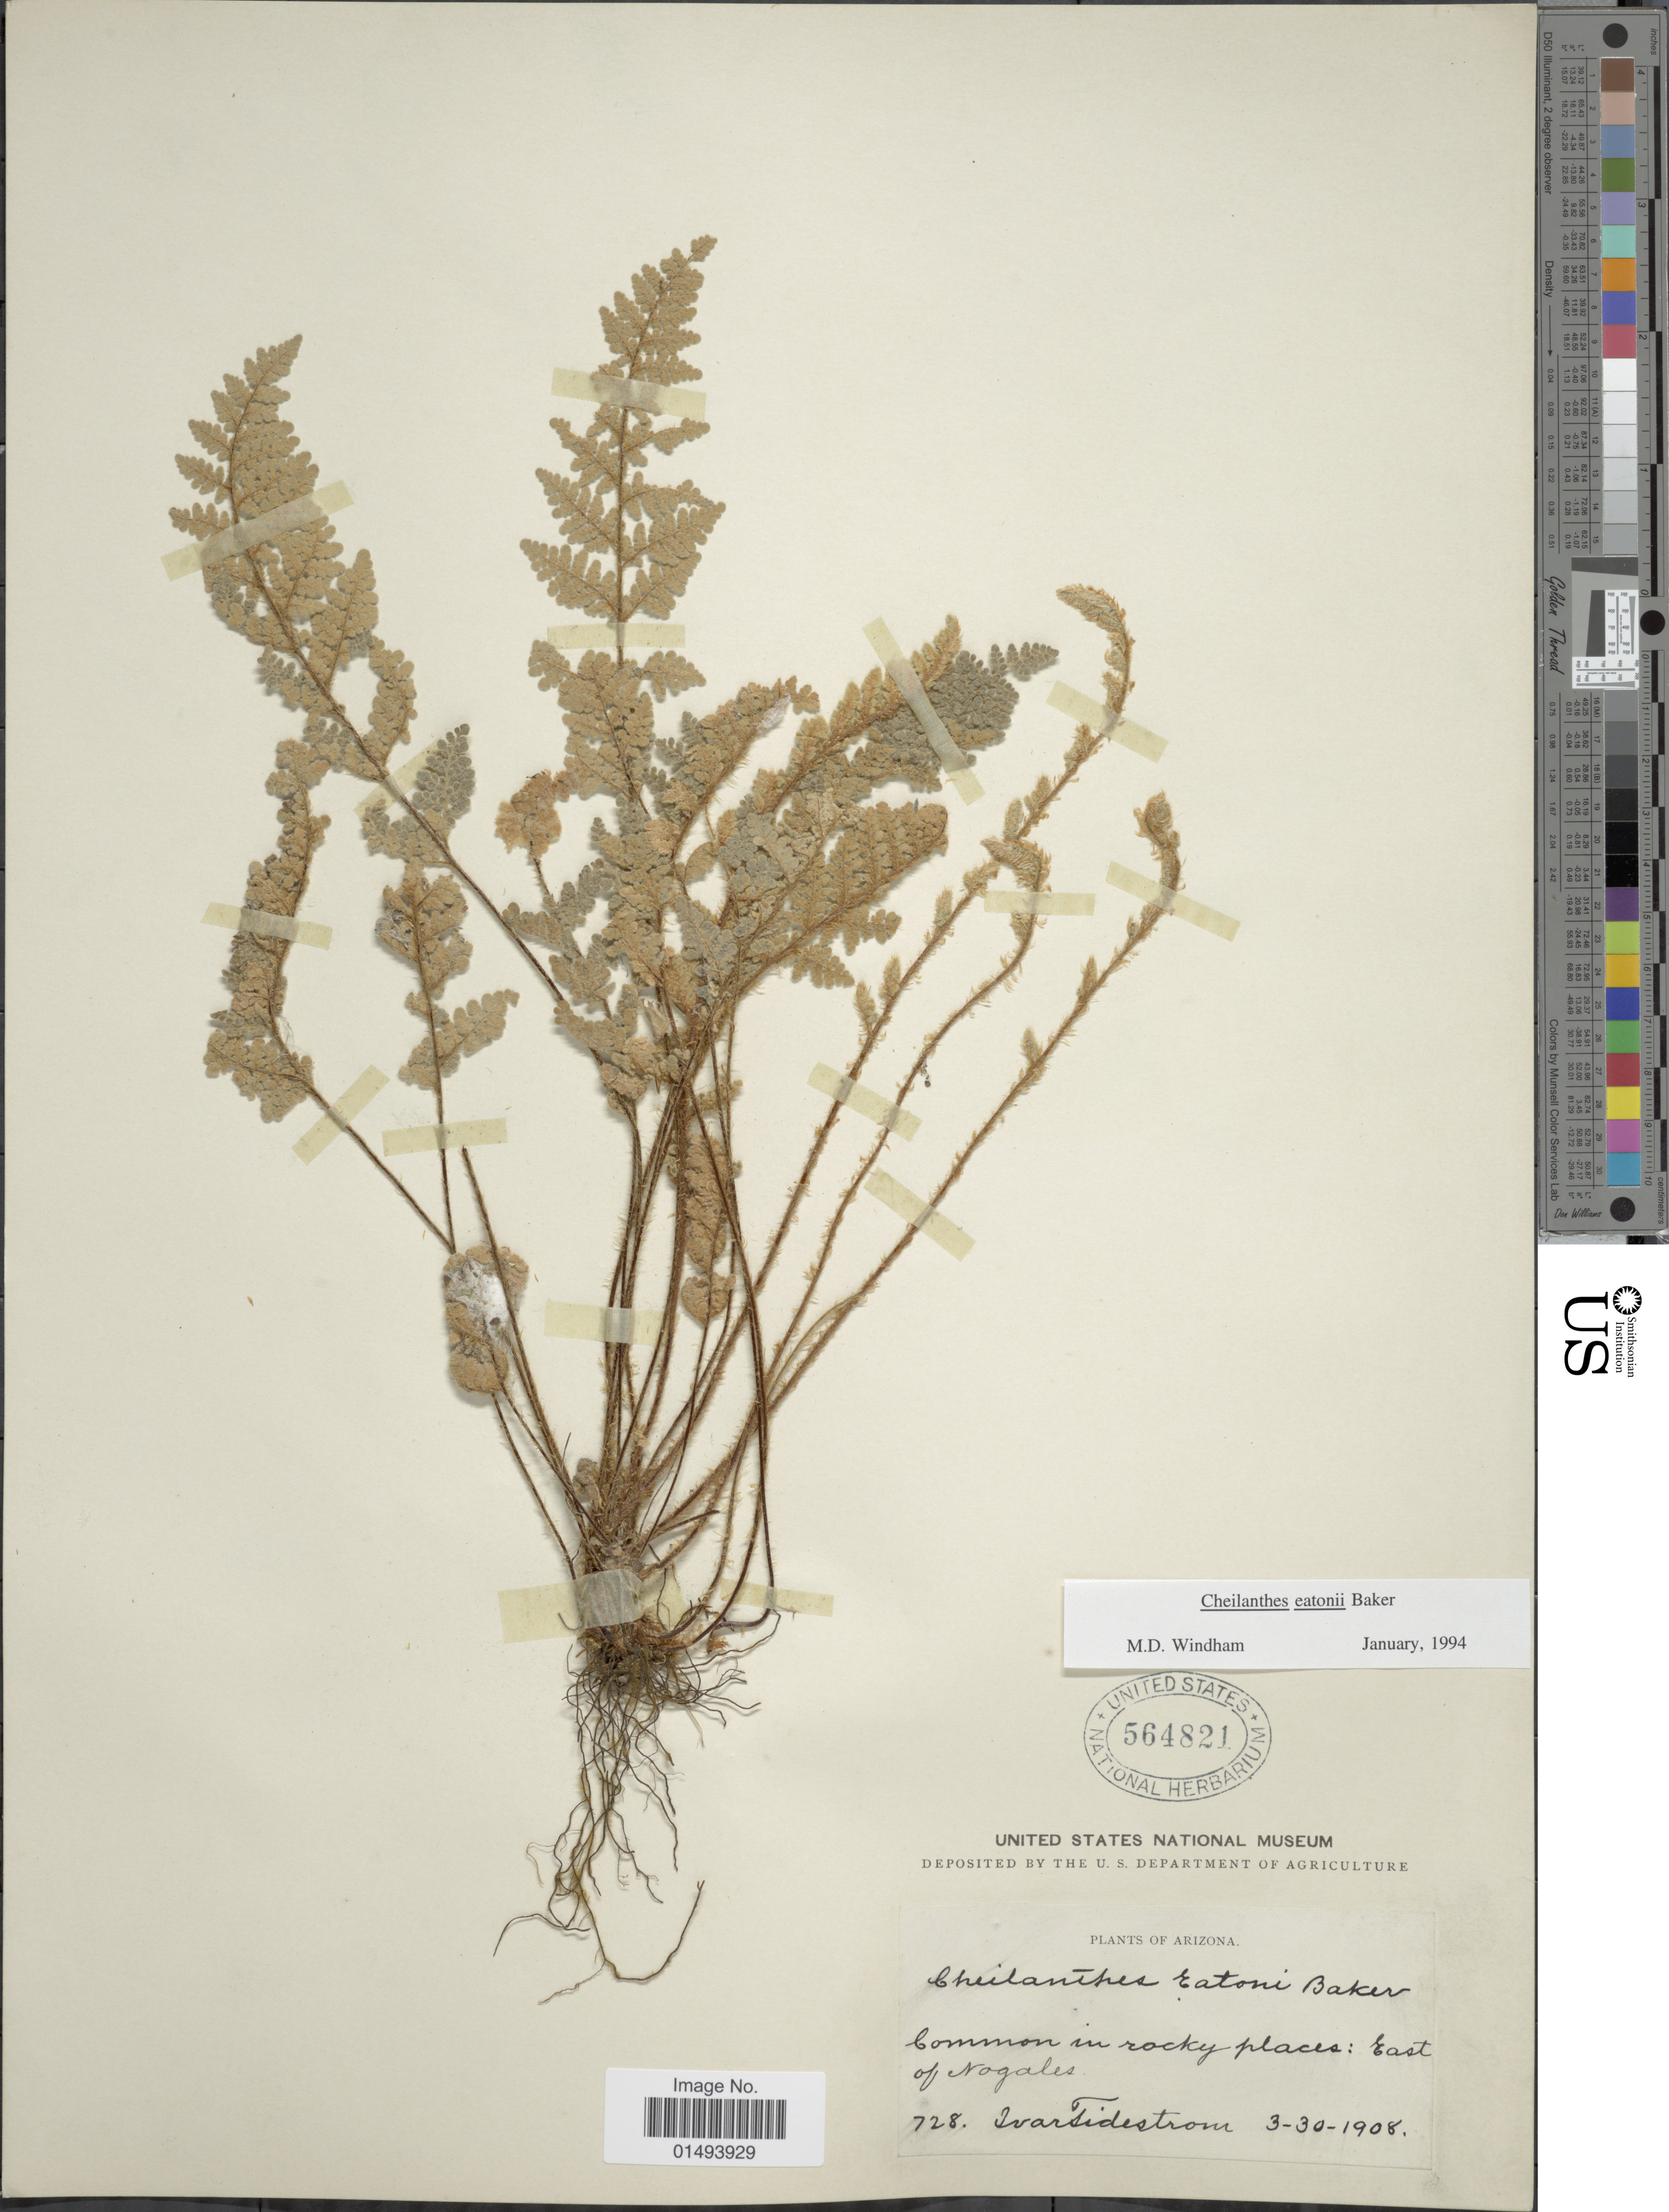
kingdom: Plantae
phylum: Tracheophyta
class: Polypodiopsida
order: Polypodiales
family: Pteridaceae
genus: Myriopteris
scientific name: Myriopteris rufa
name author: Fée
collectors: I. F. Tidestrom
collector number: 728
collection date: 1908-03-30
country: United States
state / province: Arizona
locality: Plants of Arizona, Common in rocky places, East of Nogales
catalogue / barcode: US 564821